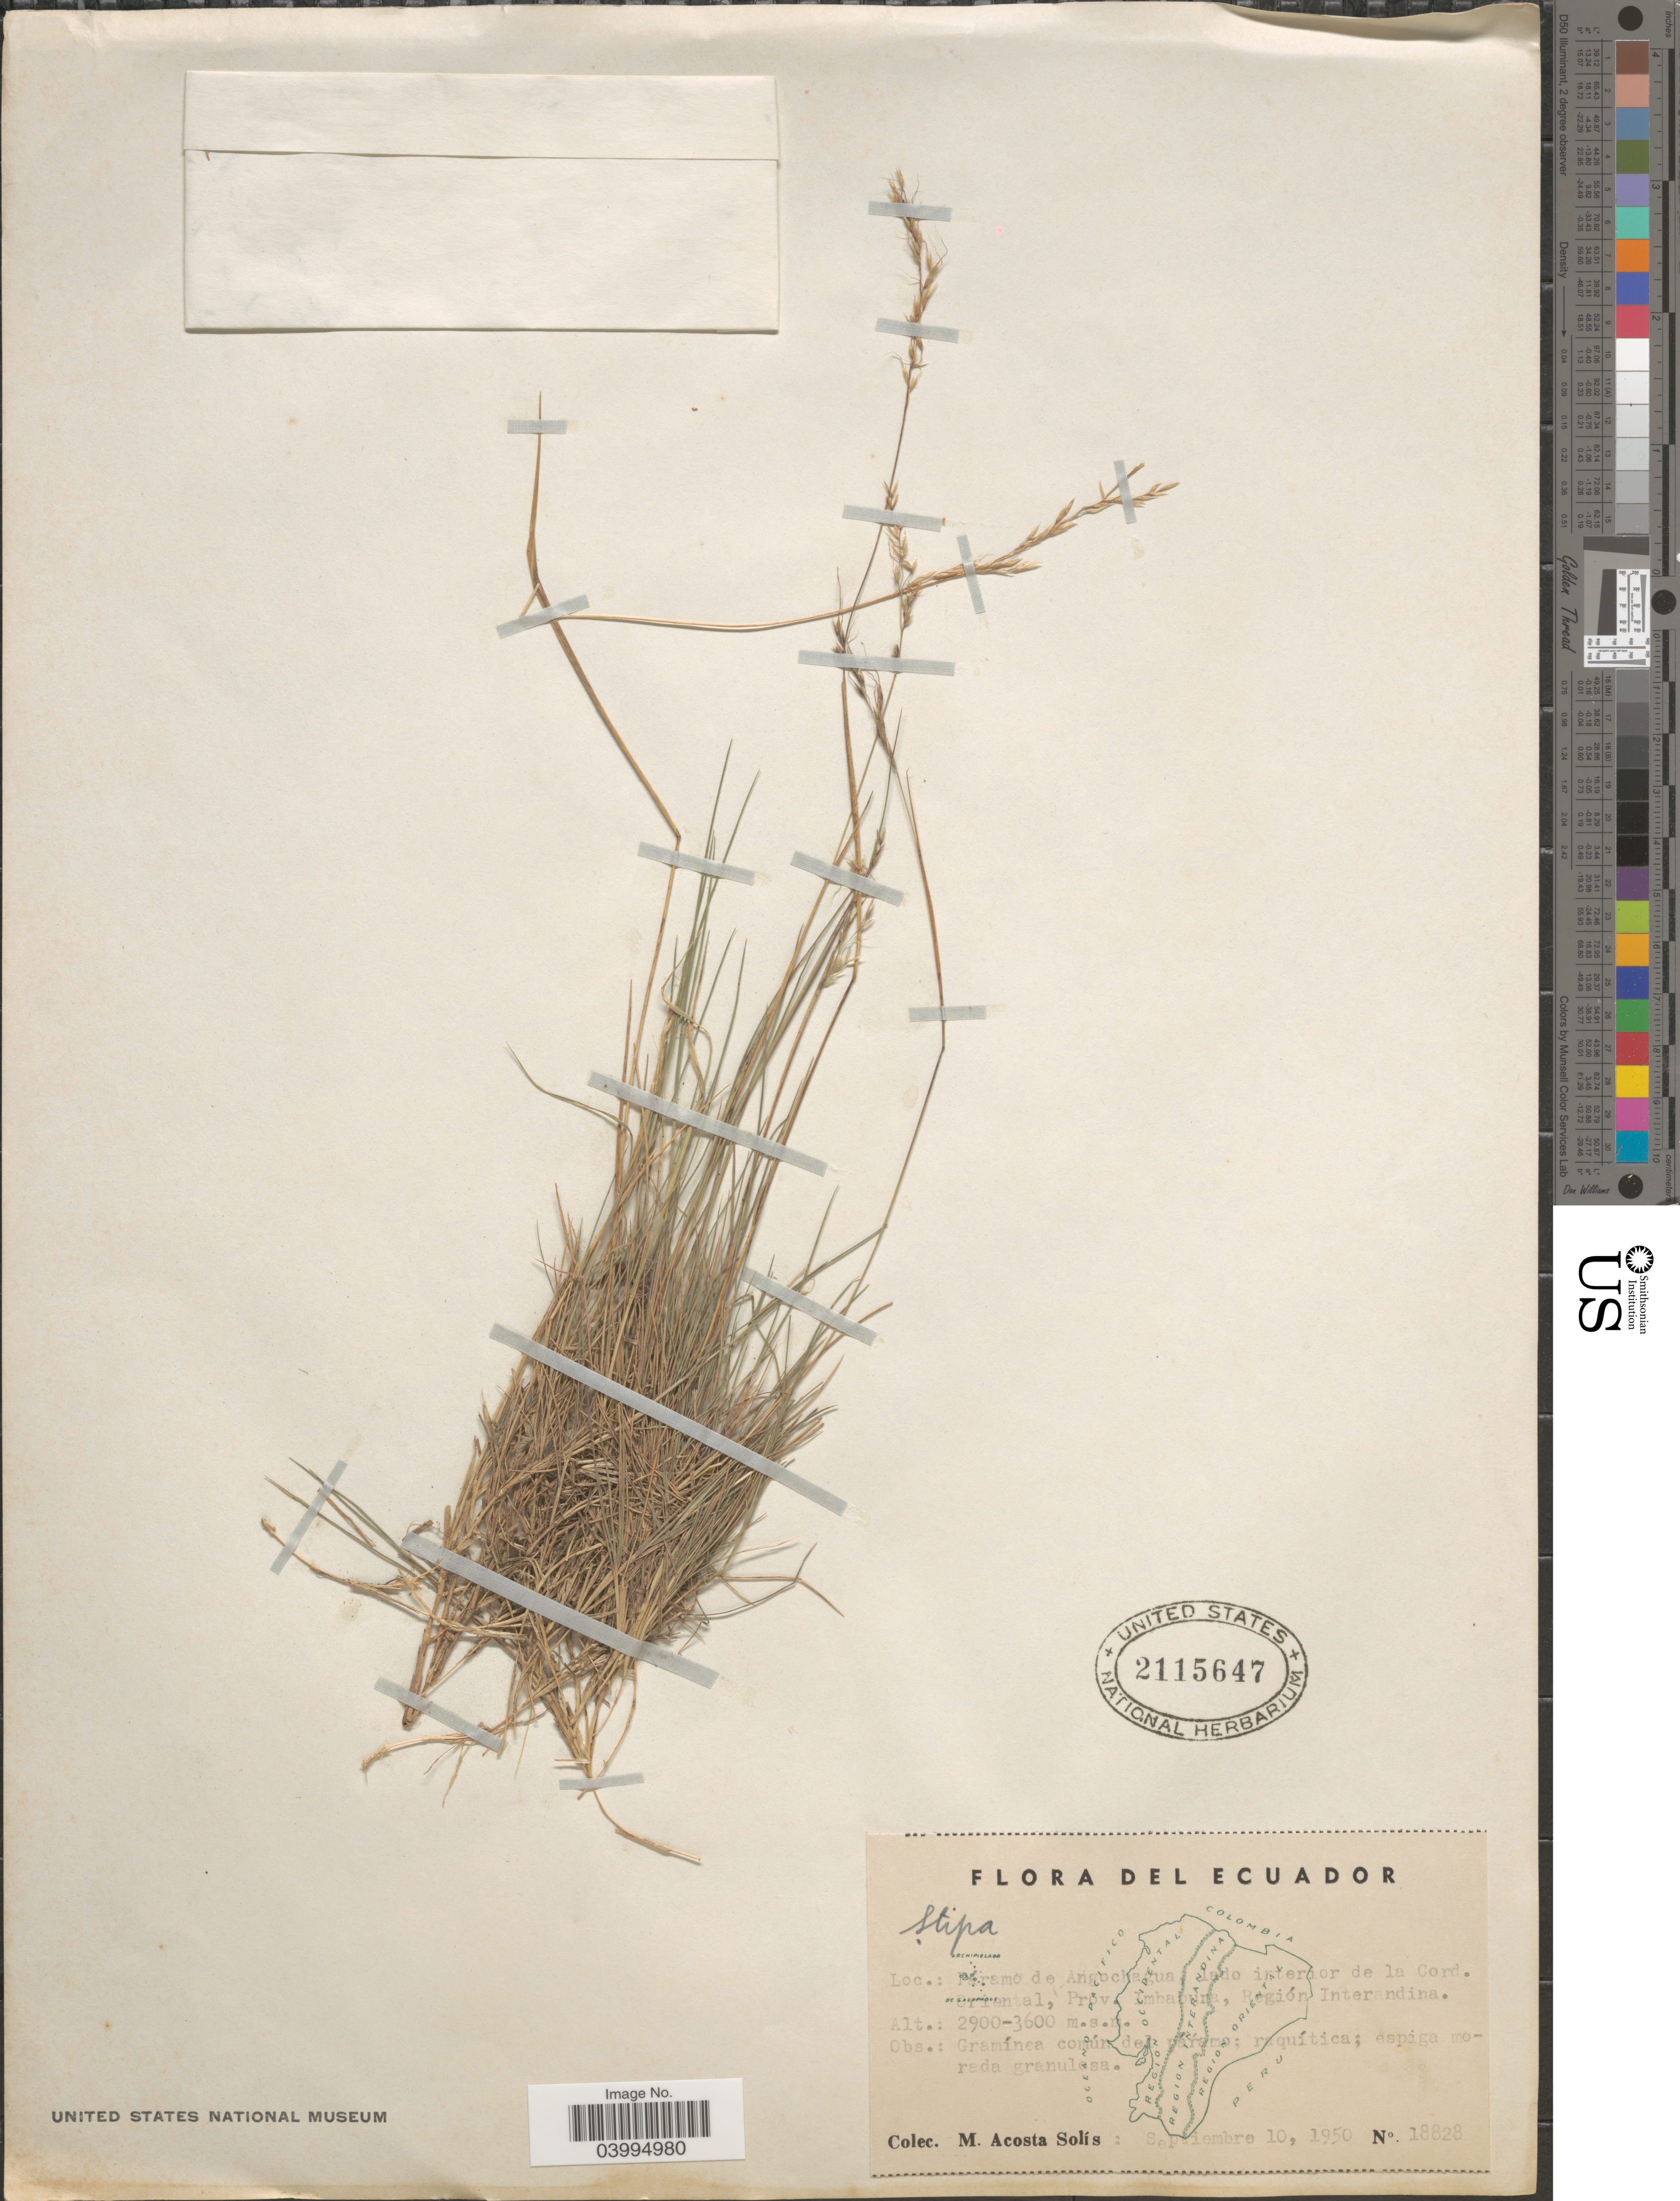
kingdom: Plantae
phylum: Tracheophyta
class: Liliopsida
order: Poales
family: Poaceae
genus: Stipa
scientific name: Stipa sp.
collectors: M. Acosta Solis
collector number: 18828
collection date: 1950-09-10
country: Ecuador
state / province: Imbabura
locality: Páramo de Angochagua, lado interior de la Cord. Oriental, Región Interandina.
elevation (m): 2900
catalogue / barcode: US 2115647